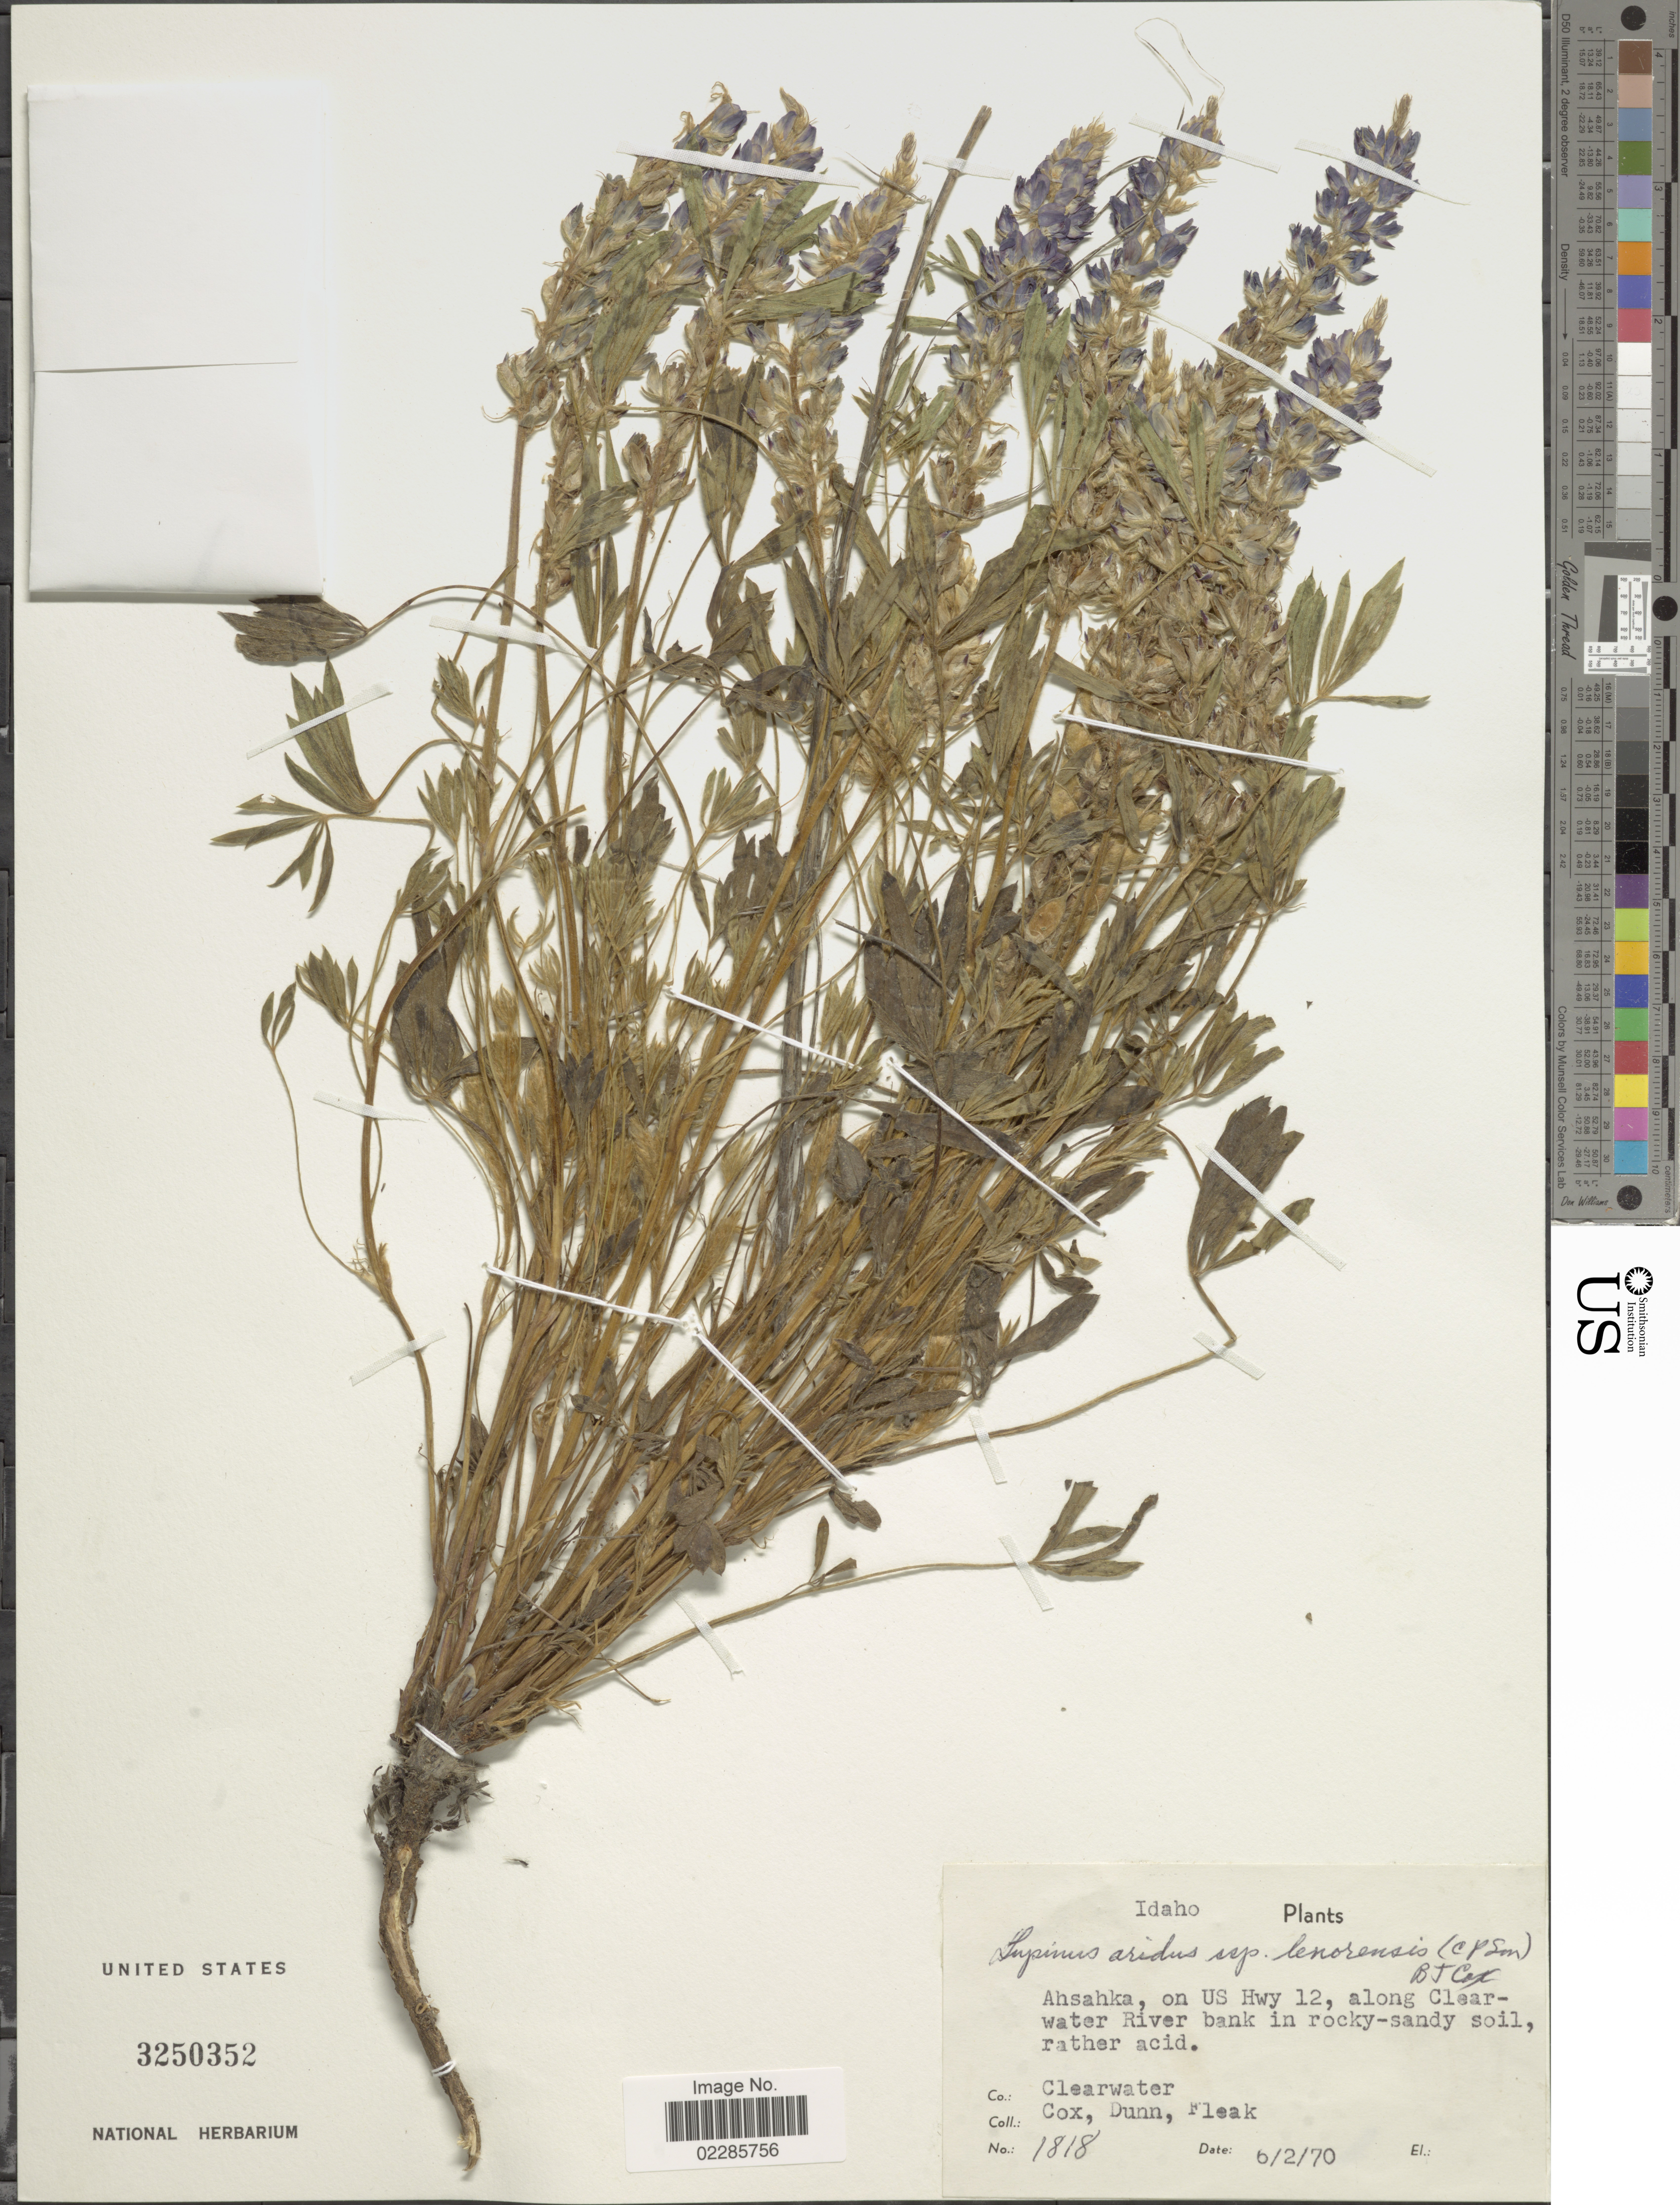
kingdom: Plantae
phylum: Tracheophyta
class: Magnoliopsida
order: Fabales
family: Fabaceae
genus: Lupinus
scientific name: Lupinus aridus subsp. lenorensis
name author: (C.P. Sm.) B.J. Cox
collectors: -. Cox, -- Dunn & L. Fleak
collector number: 1818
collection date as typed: Transcribed d/m/y: 2/6/70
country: United States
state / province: Idaho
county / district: Clearwater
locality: Ahsahka, on US Hwy 12, along Clearwater River bank in rocky-sandy soil, rather acid, Co: Clearwater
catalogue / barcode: US 3250352